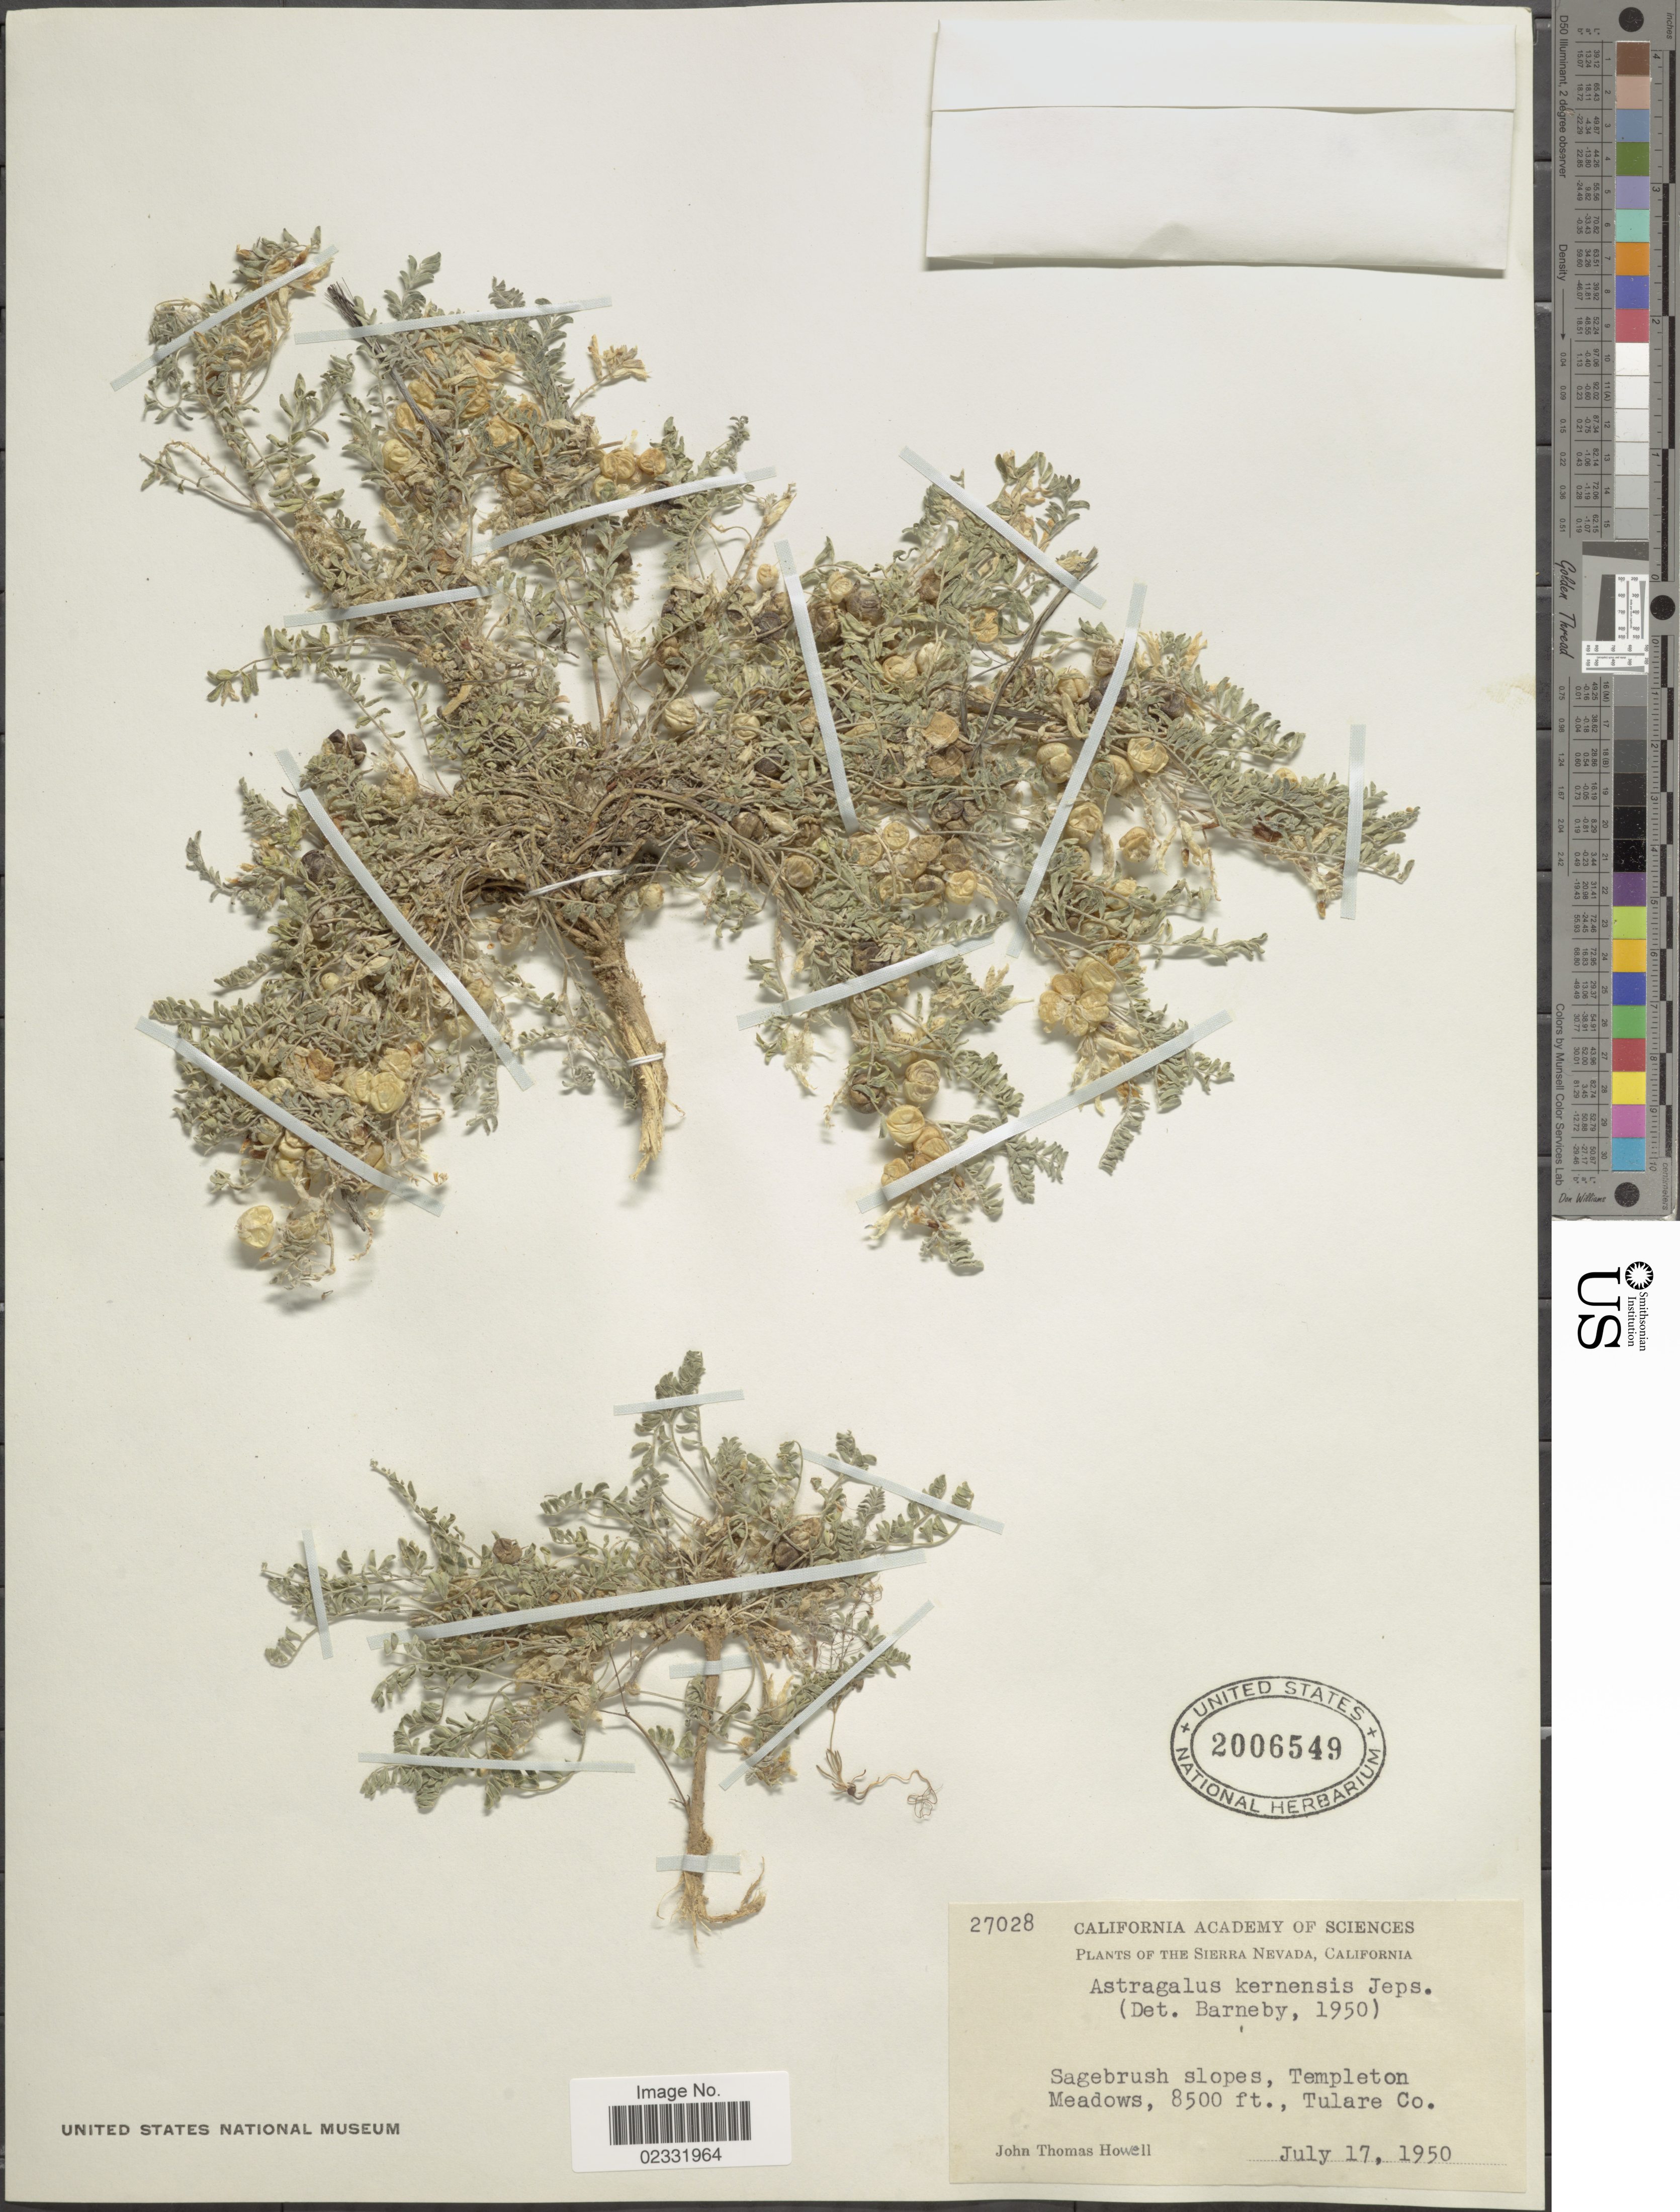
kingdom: Plantae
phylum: Tracheophyta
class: Magnoliopsida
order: Fabales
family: Fabaceae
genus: Astragalus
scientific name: Astragalus kernensis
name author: Jeps.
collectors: J. T. Howell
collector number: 27028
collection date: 1950-07-17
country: United States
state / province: California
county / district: Tulare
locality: Sierra Nevada. Sagebrush slopes, Templeton Meadows, Tulare Co.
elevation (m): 2591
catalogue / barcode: US 2006549